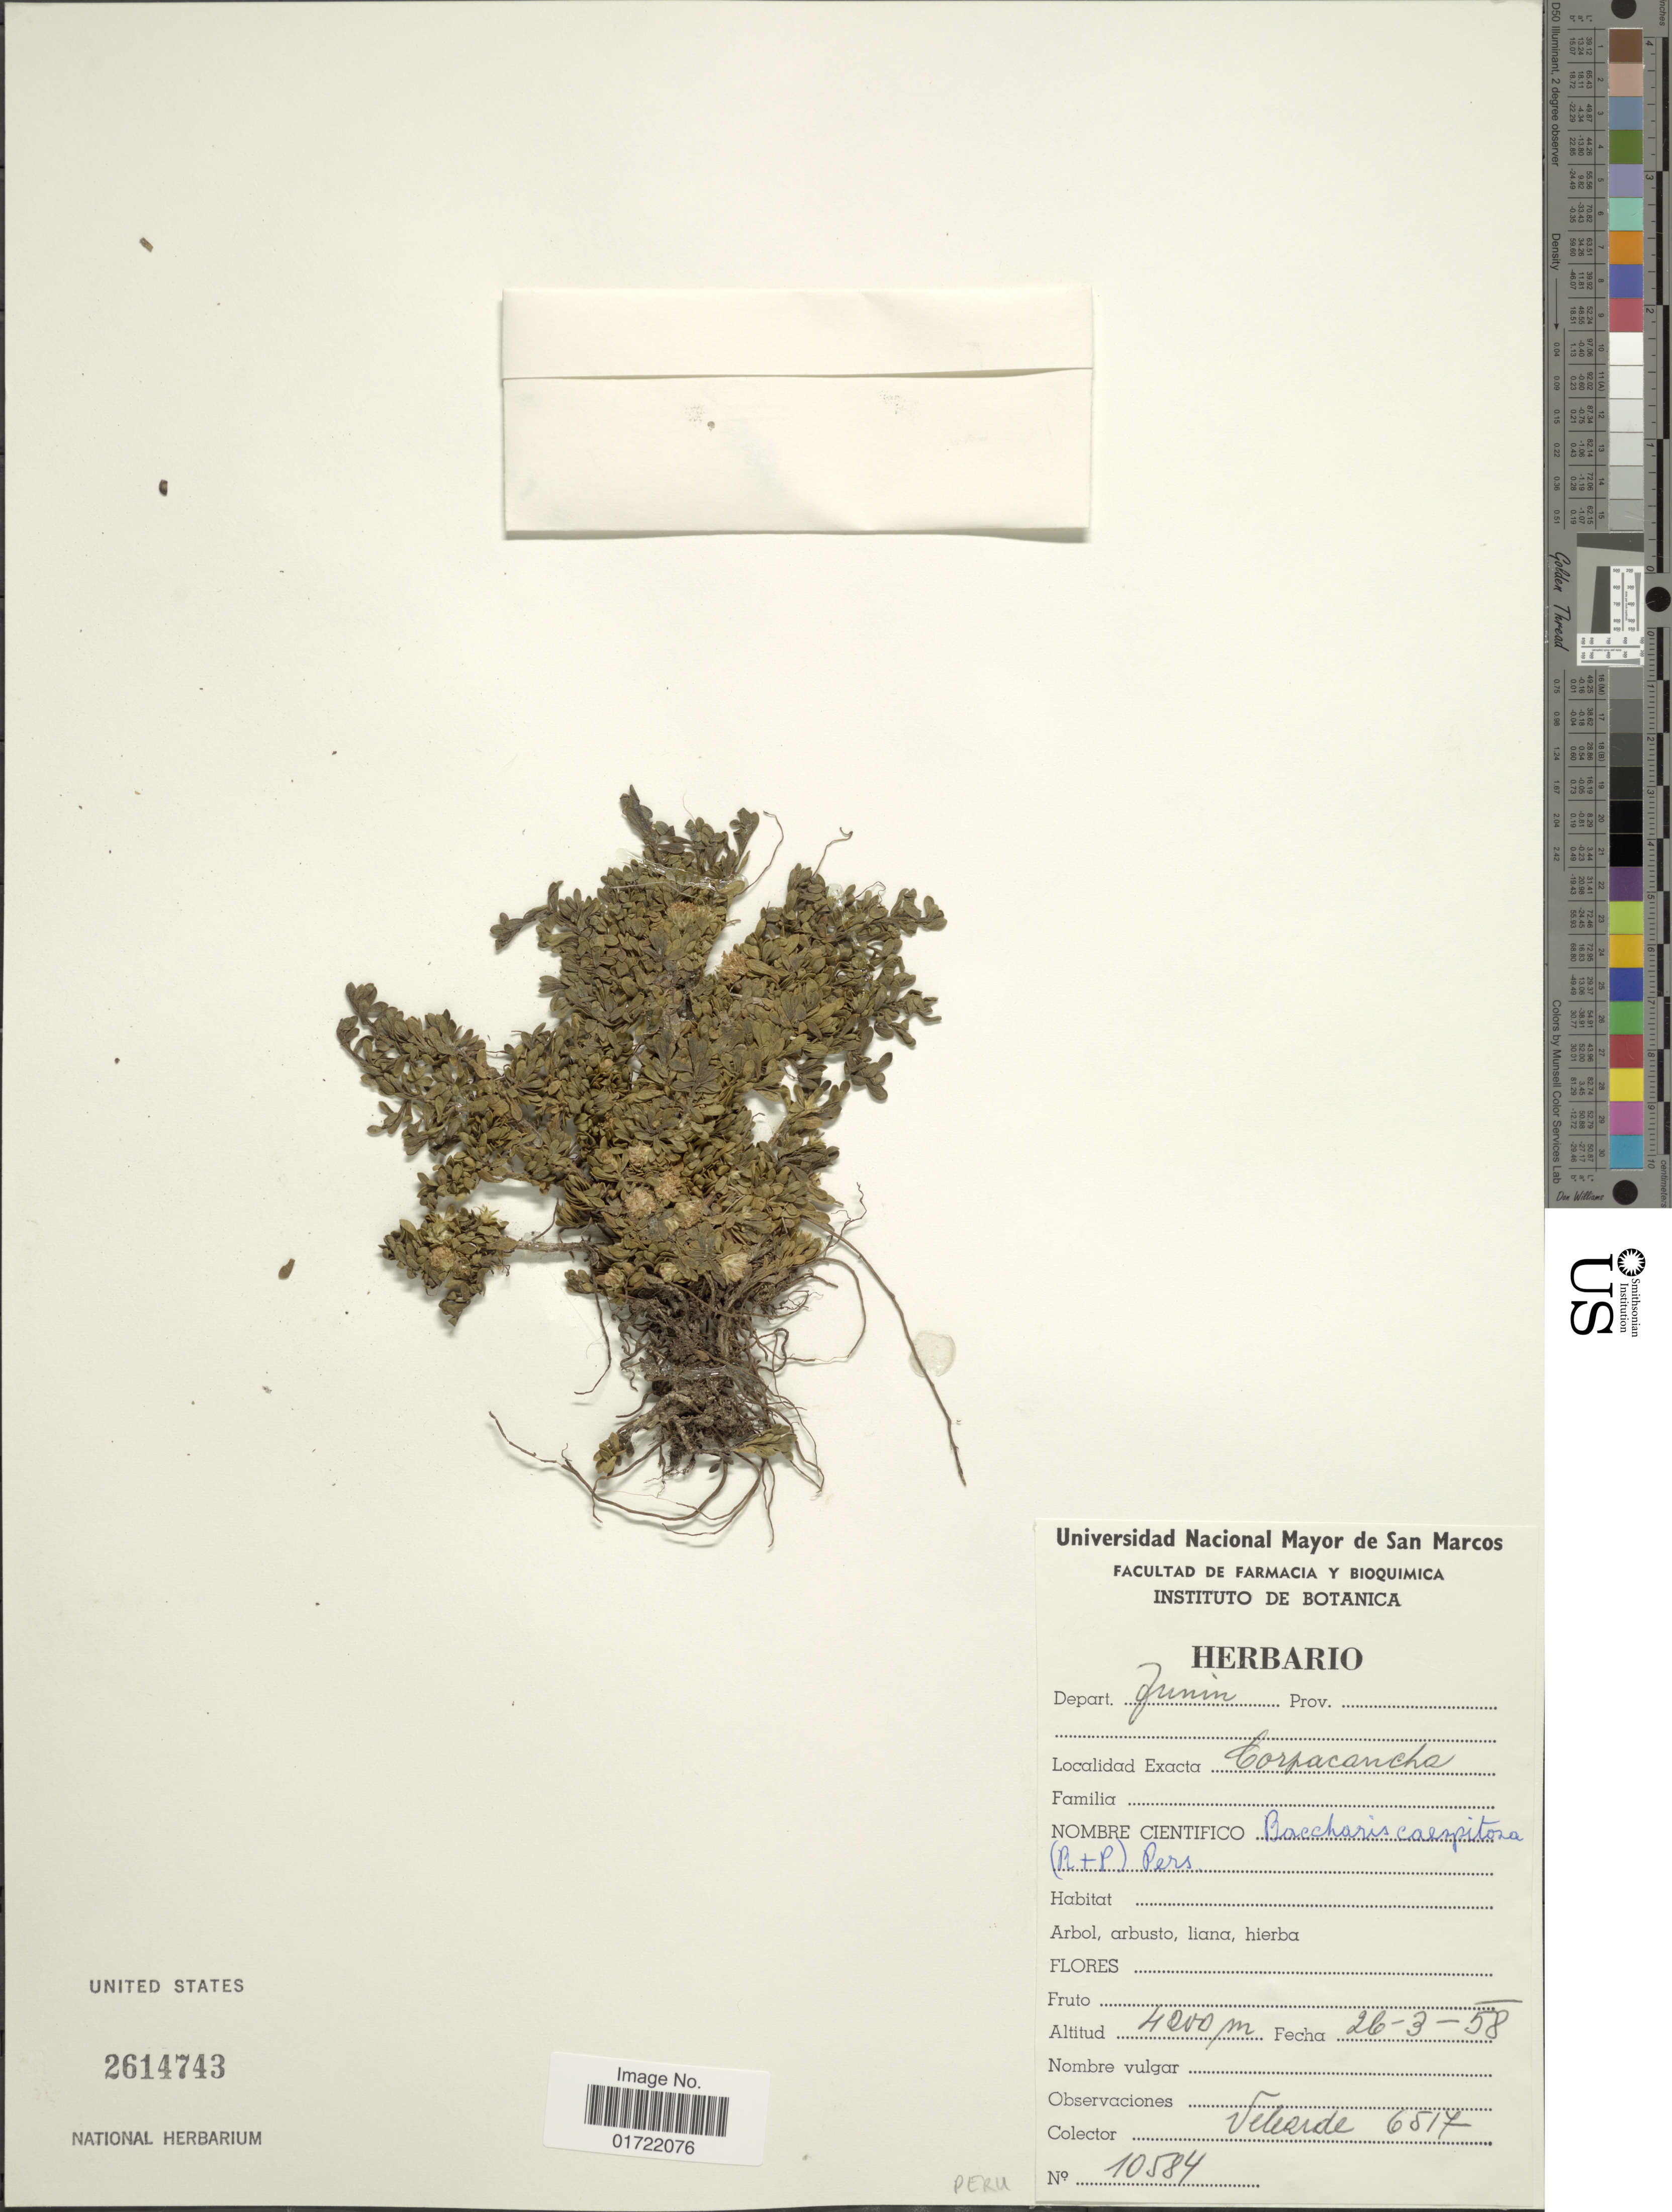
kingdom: Plantae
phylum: Tracheophyta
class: Magnoliopsida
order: Asterales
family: Asteraceae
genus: Baccharis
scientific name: Baccharis caespitosa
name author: (Ruiz & Pav.) Pers.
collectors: -. Velarde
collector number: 6517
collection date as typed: Transcribed d/m/y: 26/3/58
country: Peru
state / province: Junín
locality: Corpacancha, Depart. Junín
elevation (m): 4200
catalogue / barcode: US 2614743